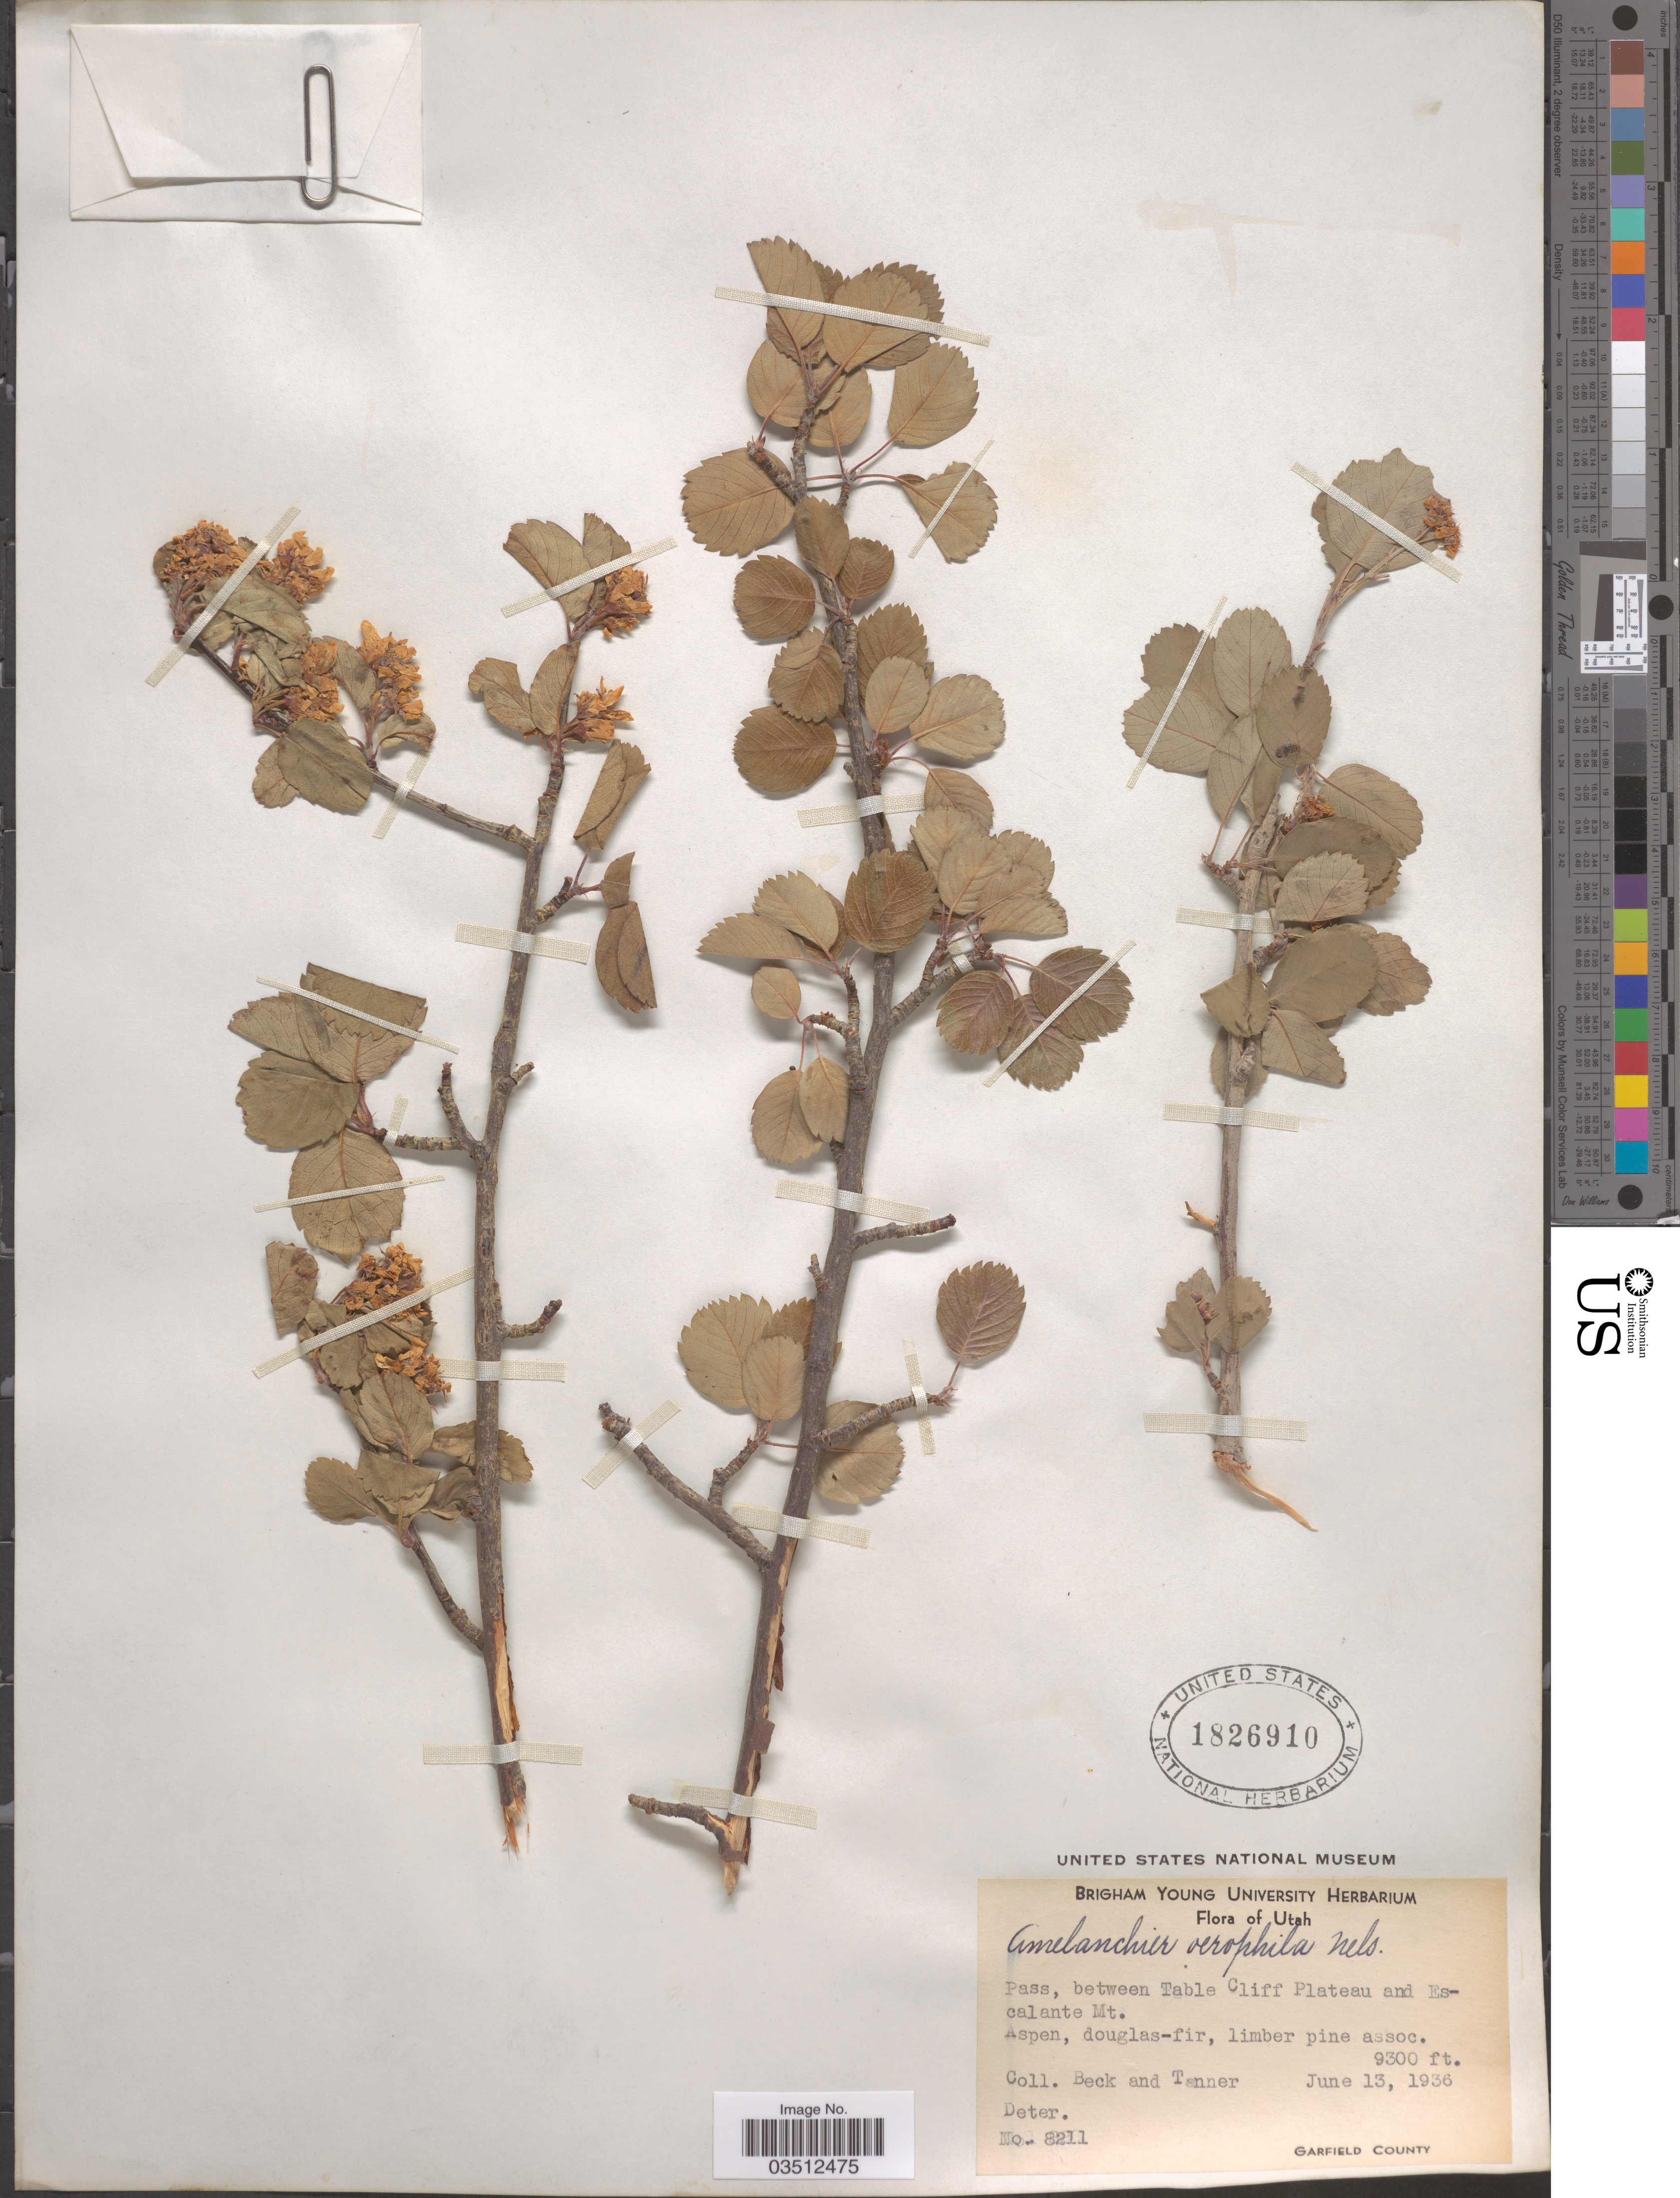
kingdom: Plantae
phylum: Tracheophyta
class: Magnoliopsida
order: Rosales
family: Rosaceae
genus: Amelanchier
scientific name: Amelanchier oreophila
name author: A. Nelson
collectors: -- Beck & -. Tanner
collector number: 8211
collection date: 1936-06-13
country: United States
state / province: Utah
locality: Pass, between Table Cliff Plateau and Escalante Mt. Aspen, douglas-fir, limber pine assoc.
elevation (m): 2835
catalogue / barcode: US 1826910